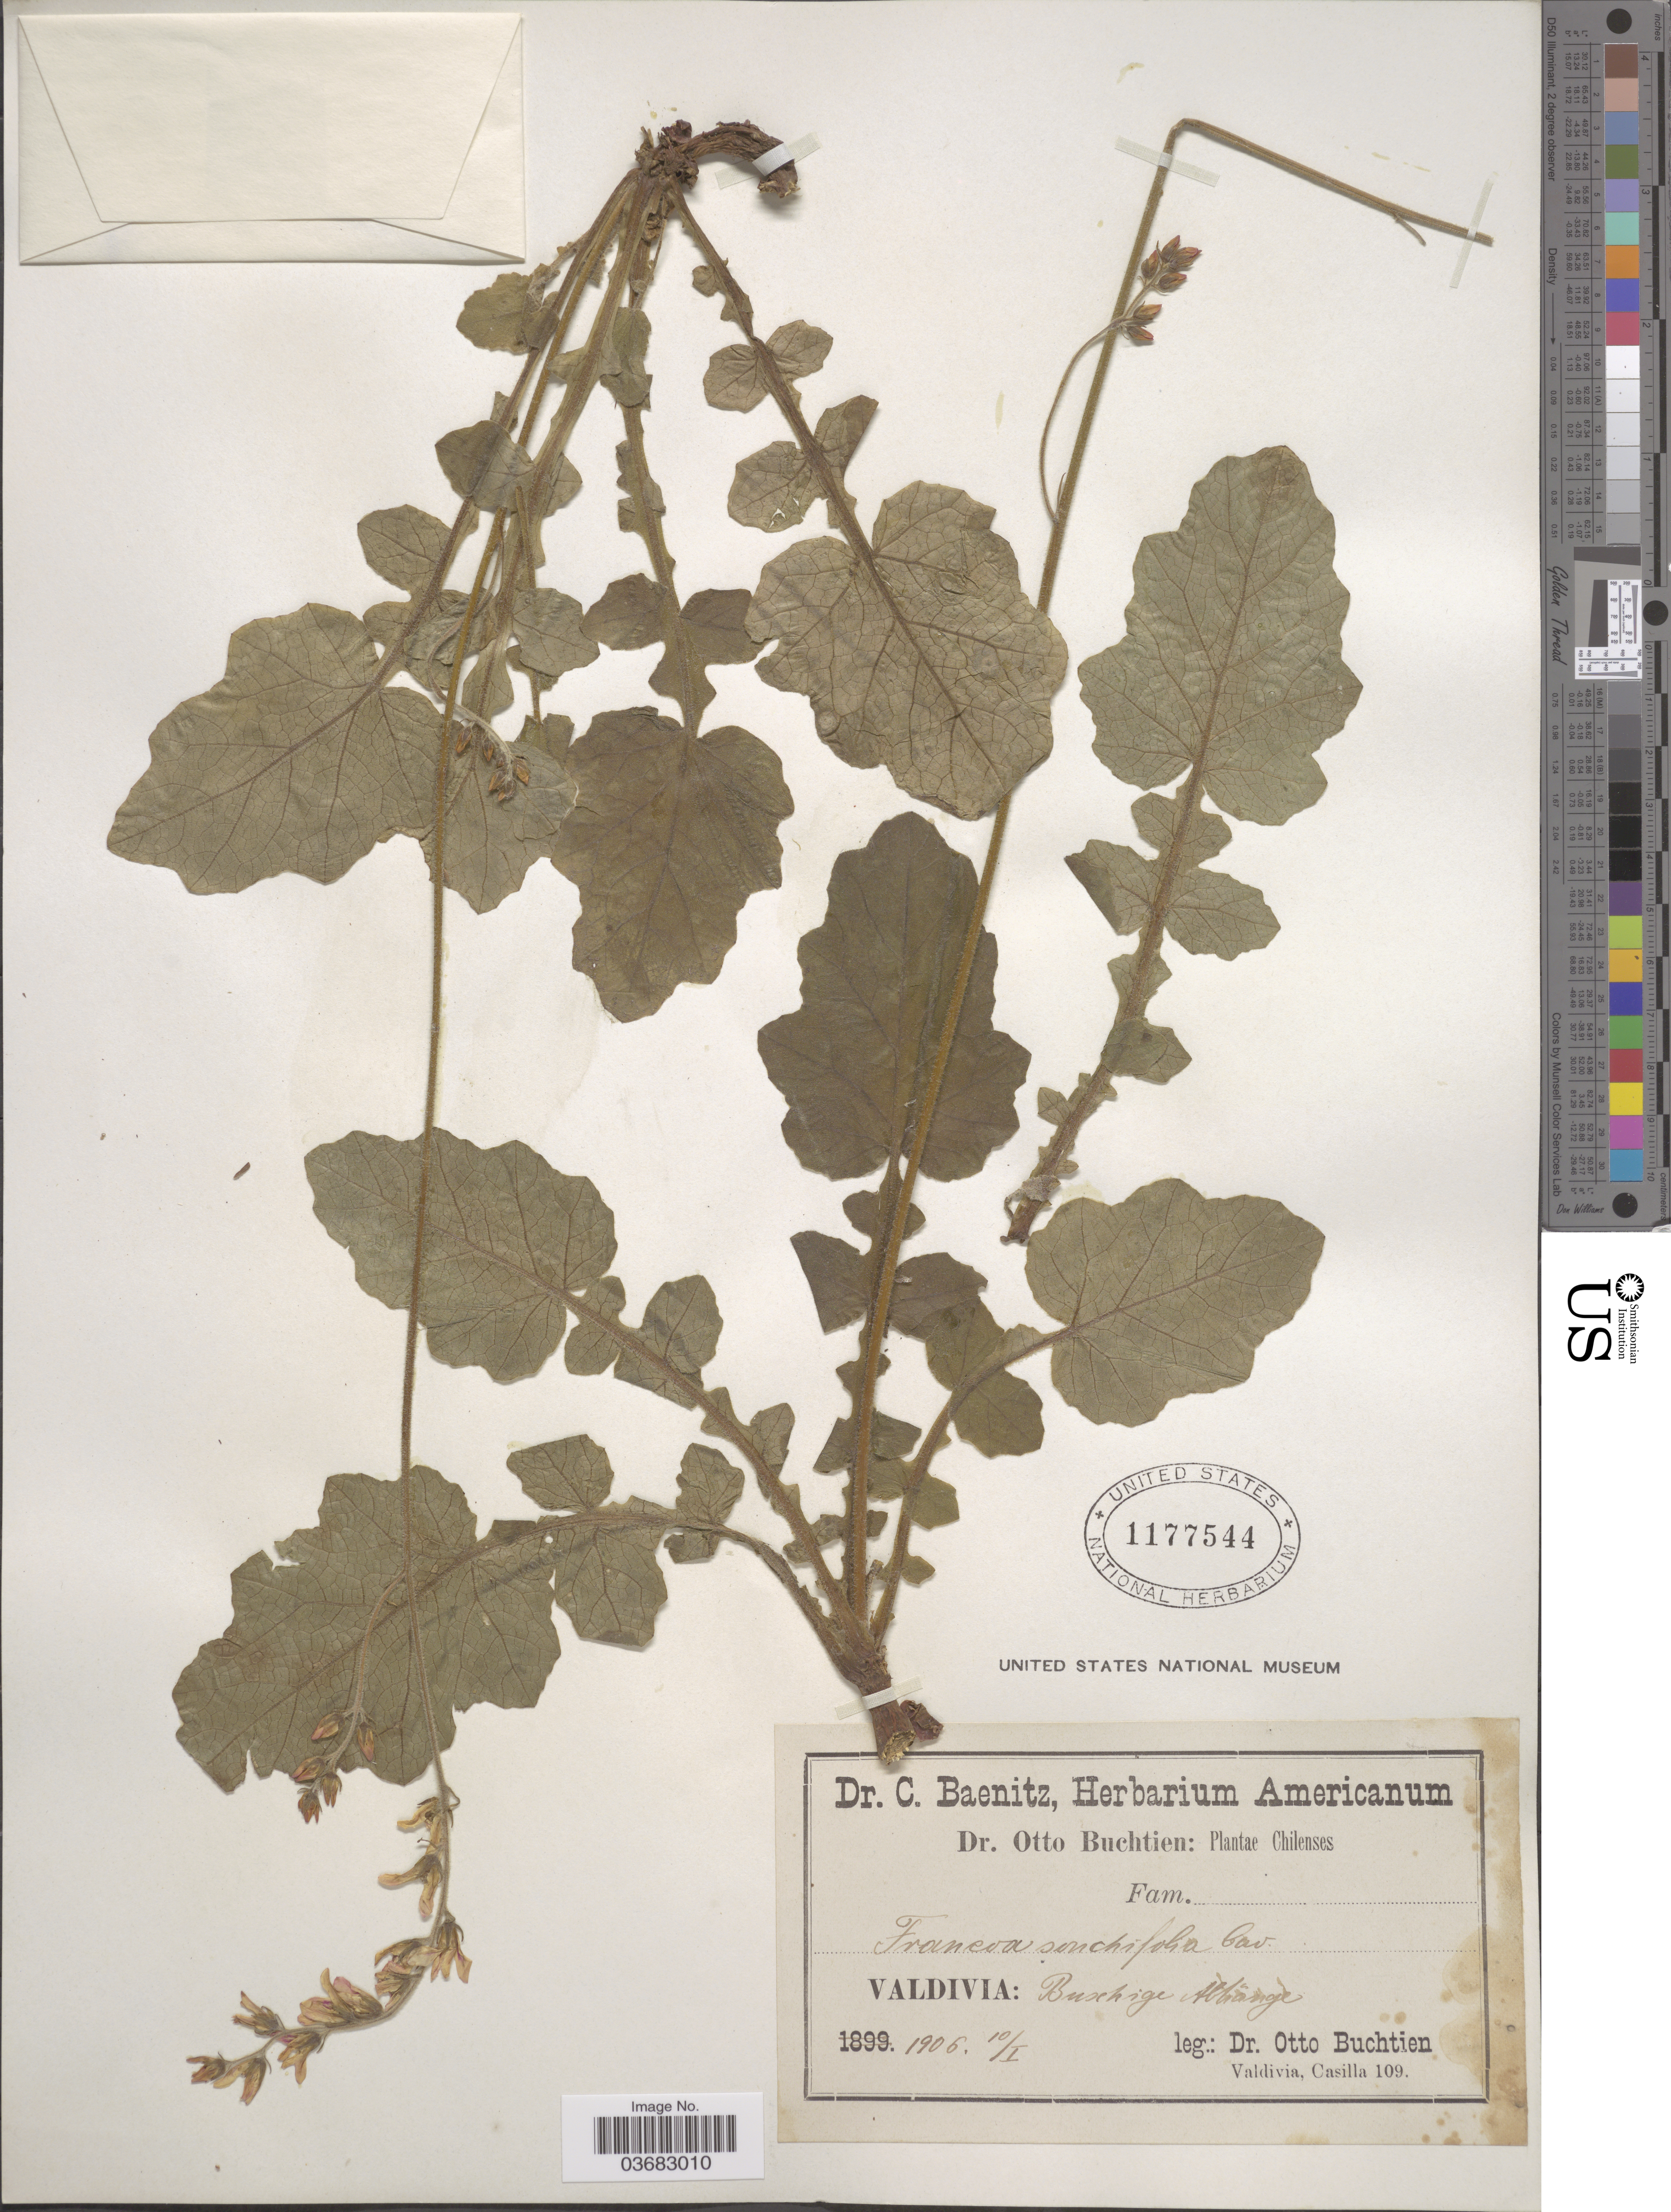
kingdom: Plantae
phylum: Tracheophyta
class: Magnoliopsida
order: Geraniales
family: Francoaceae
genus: Francoa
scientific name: Francoa sonchifolia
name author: Cav.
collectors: O. Buchtien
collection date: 1906-01-10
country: Chile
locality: Valdivia: Buschige Abhänge.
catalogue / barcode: US 1177544